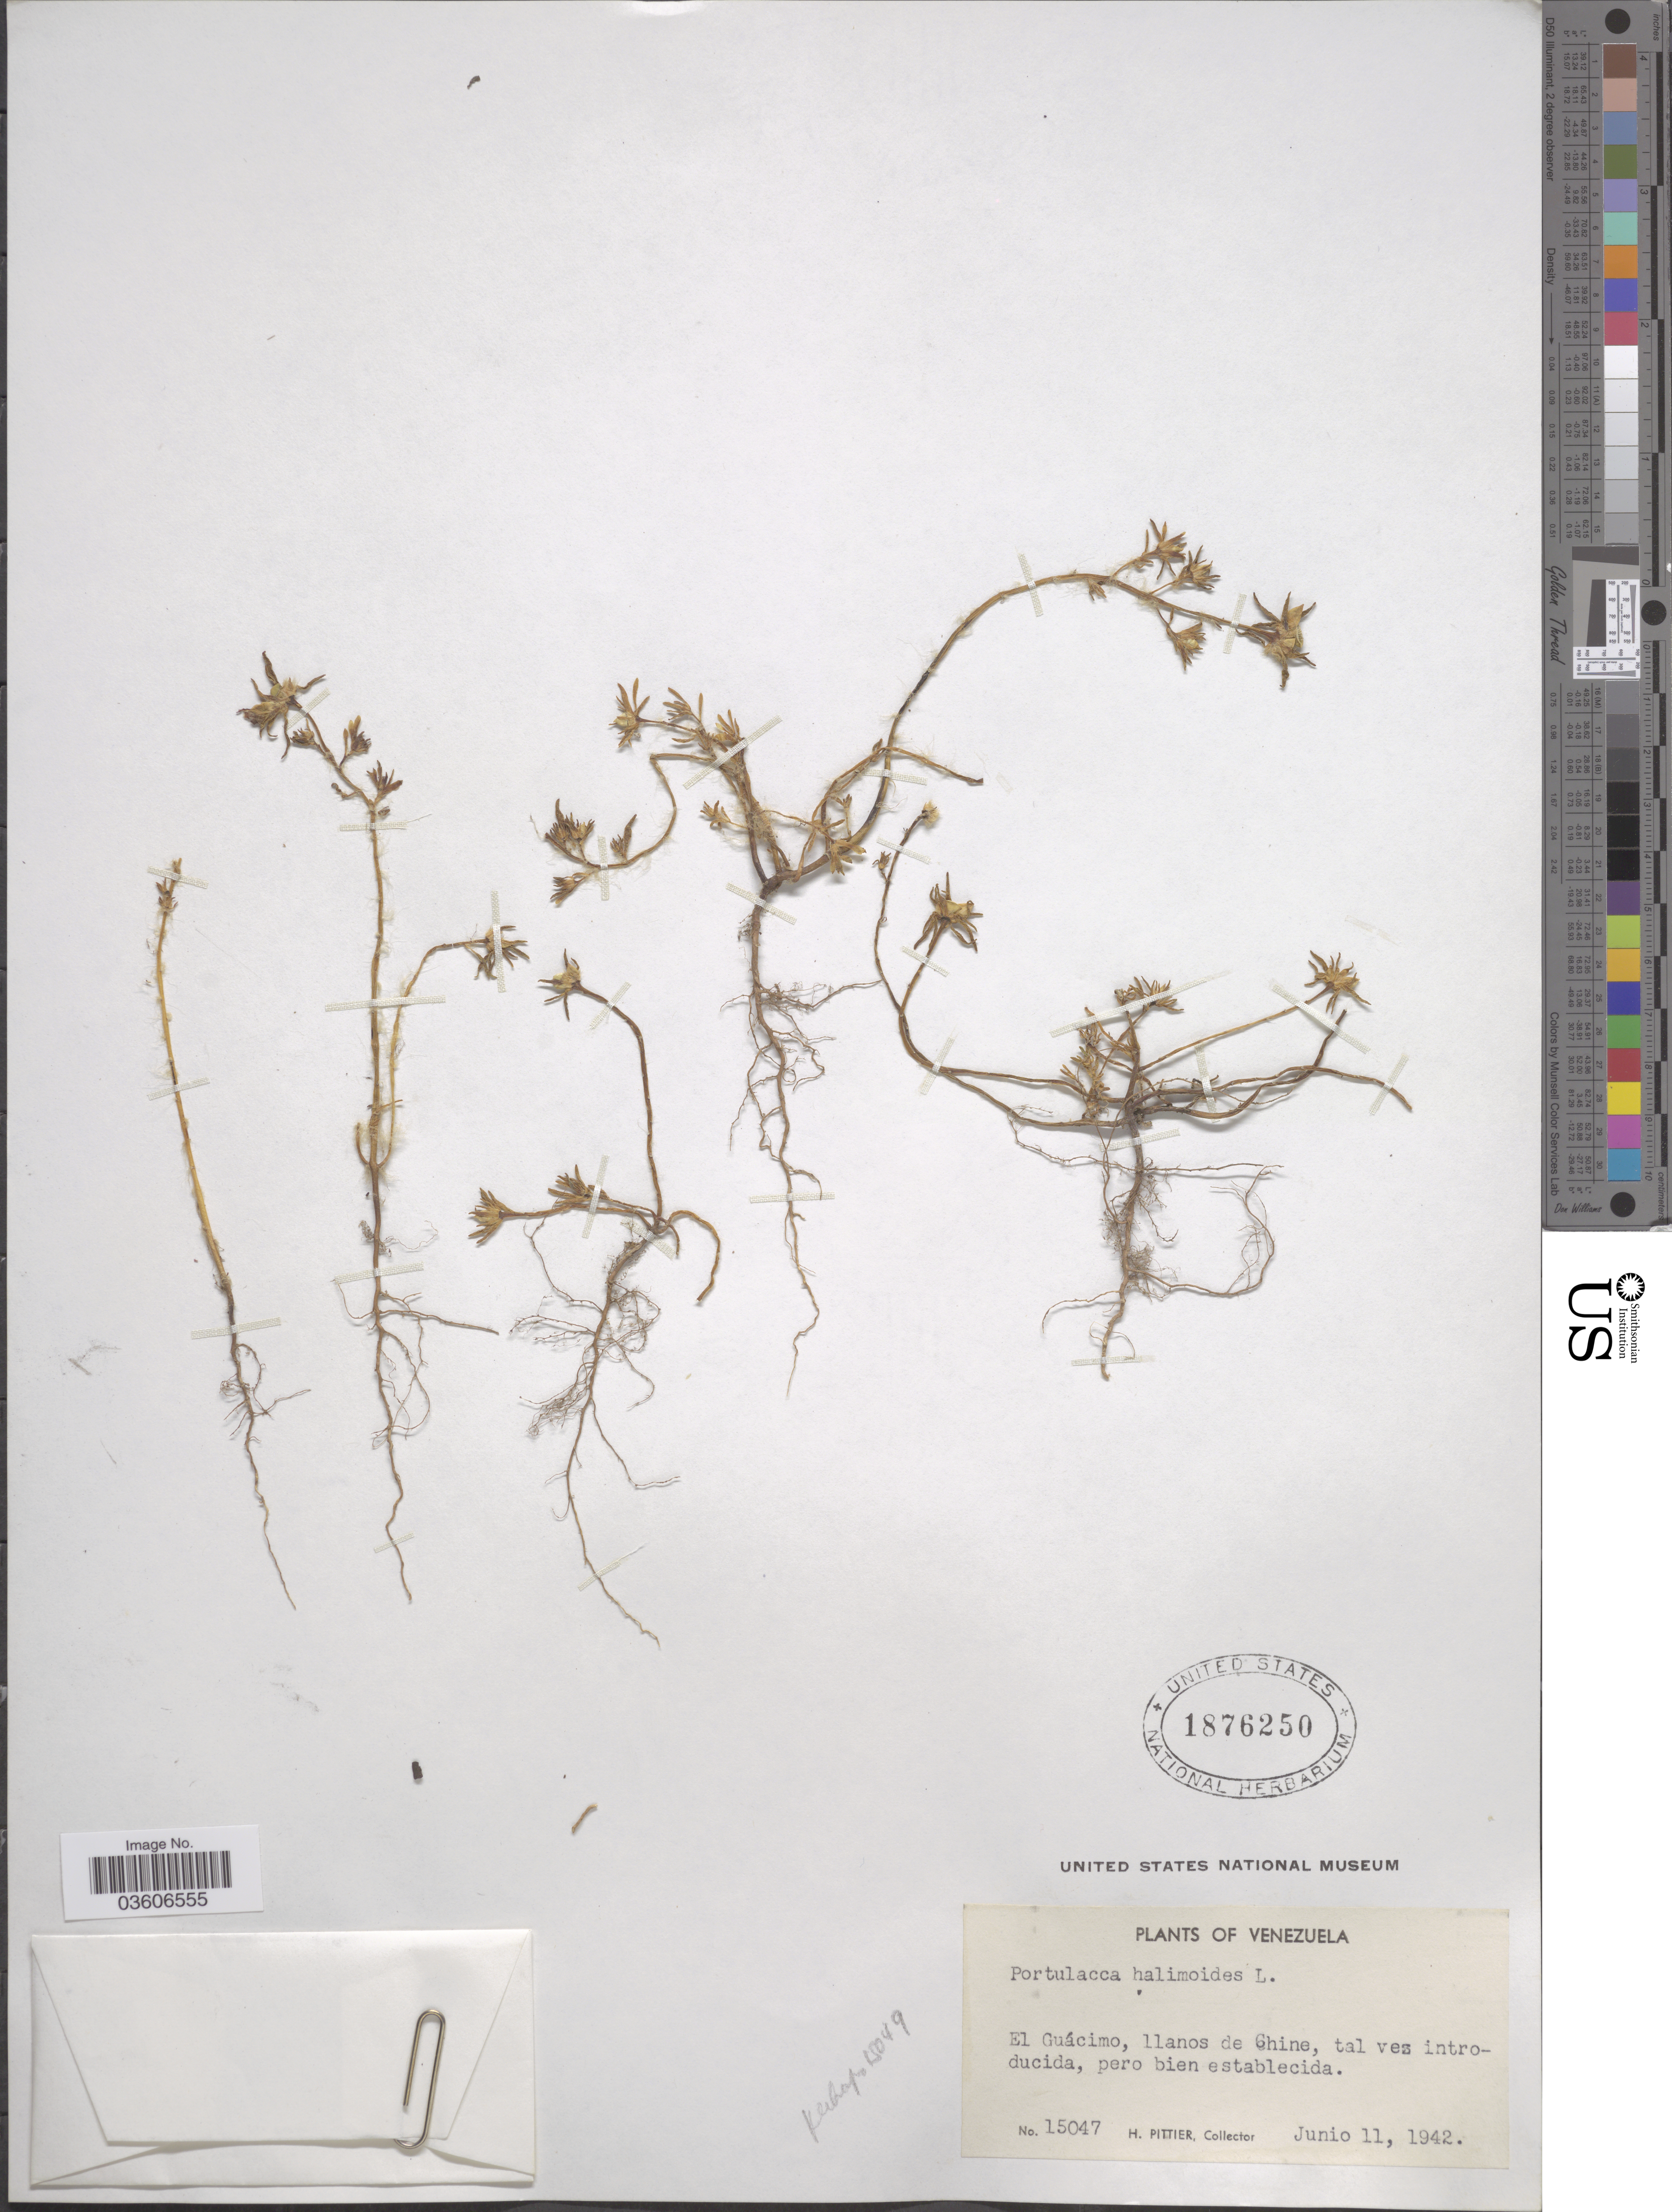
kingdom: Plantae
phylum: Tracheophyta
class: Magnoliopsida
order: Caryophyllales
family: Portulacaceae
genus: Portulaca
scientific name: Portulaca halimoides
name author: L.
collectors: H. F. Pittier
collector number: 15047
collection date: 1942-06-11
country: Venezuela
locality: El Guácimo, llanos de Chine.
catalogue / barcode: US 1876250